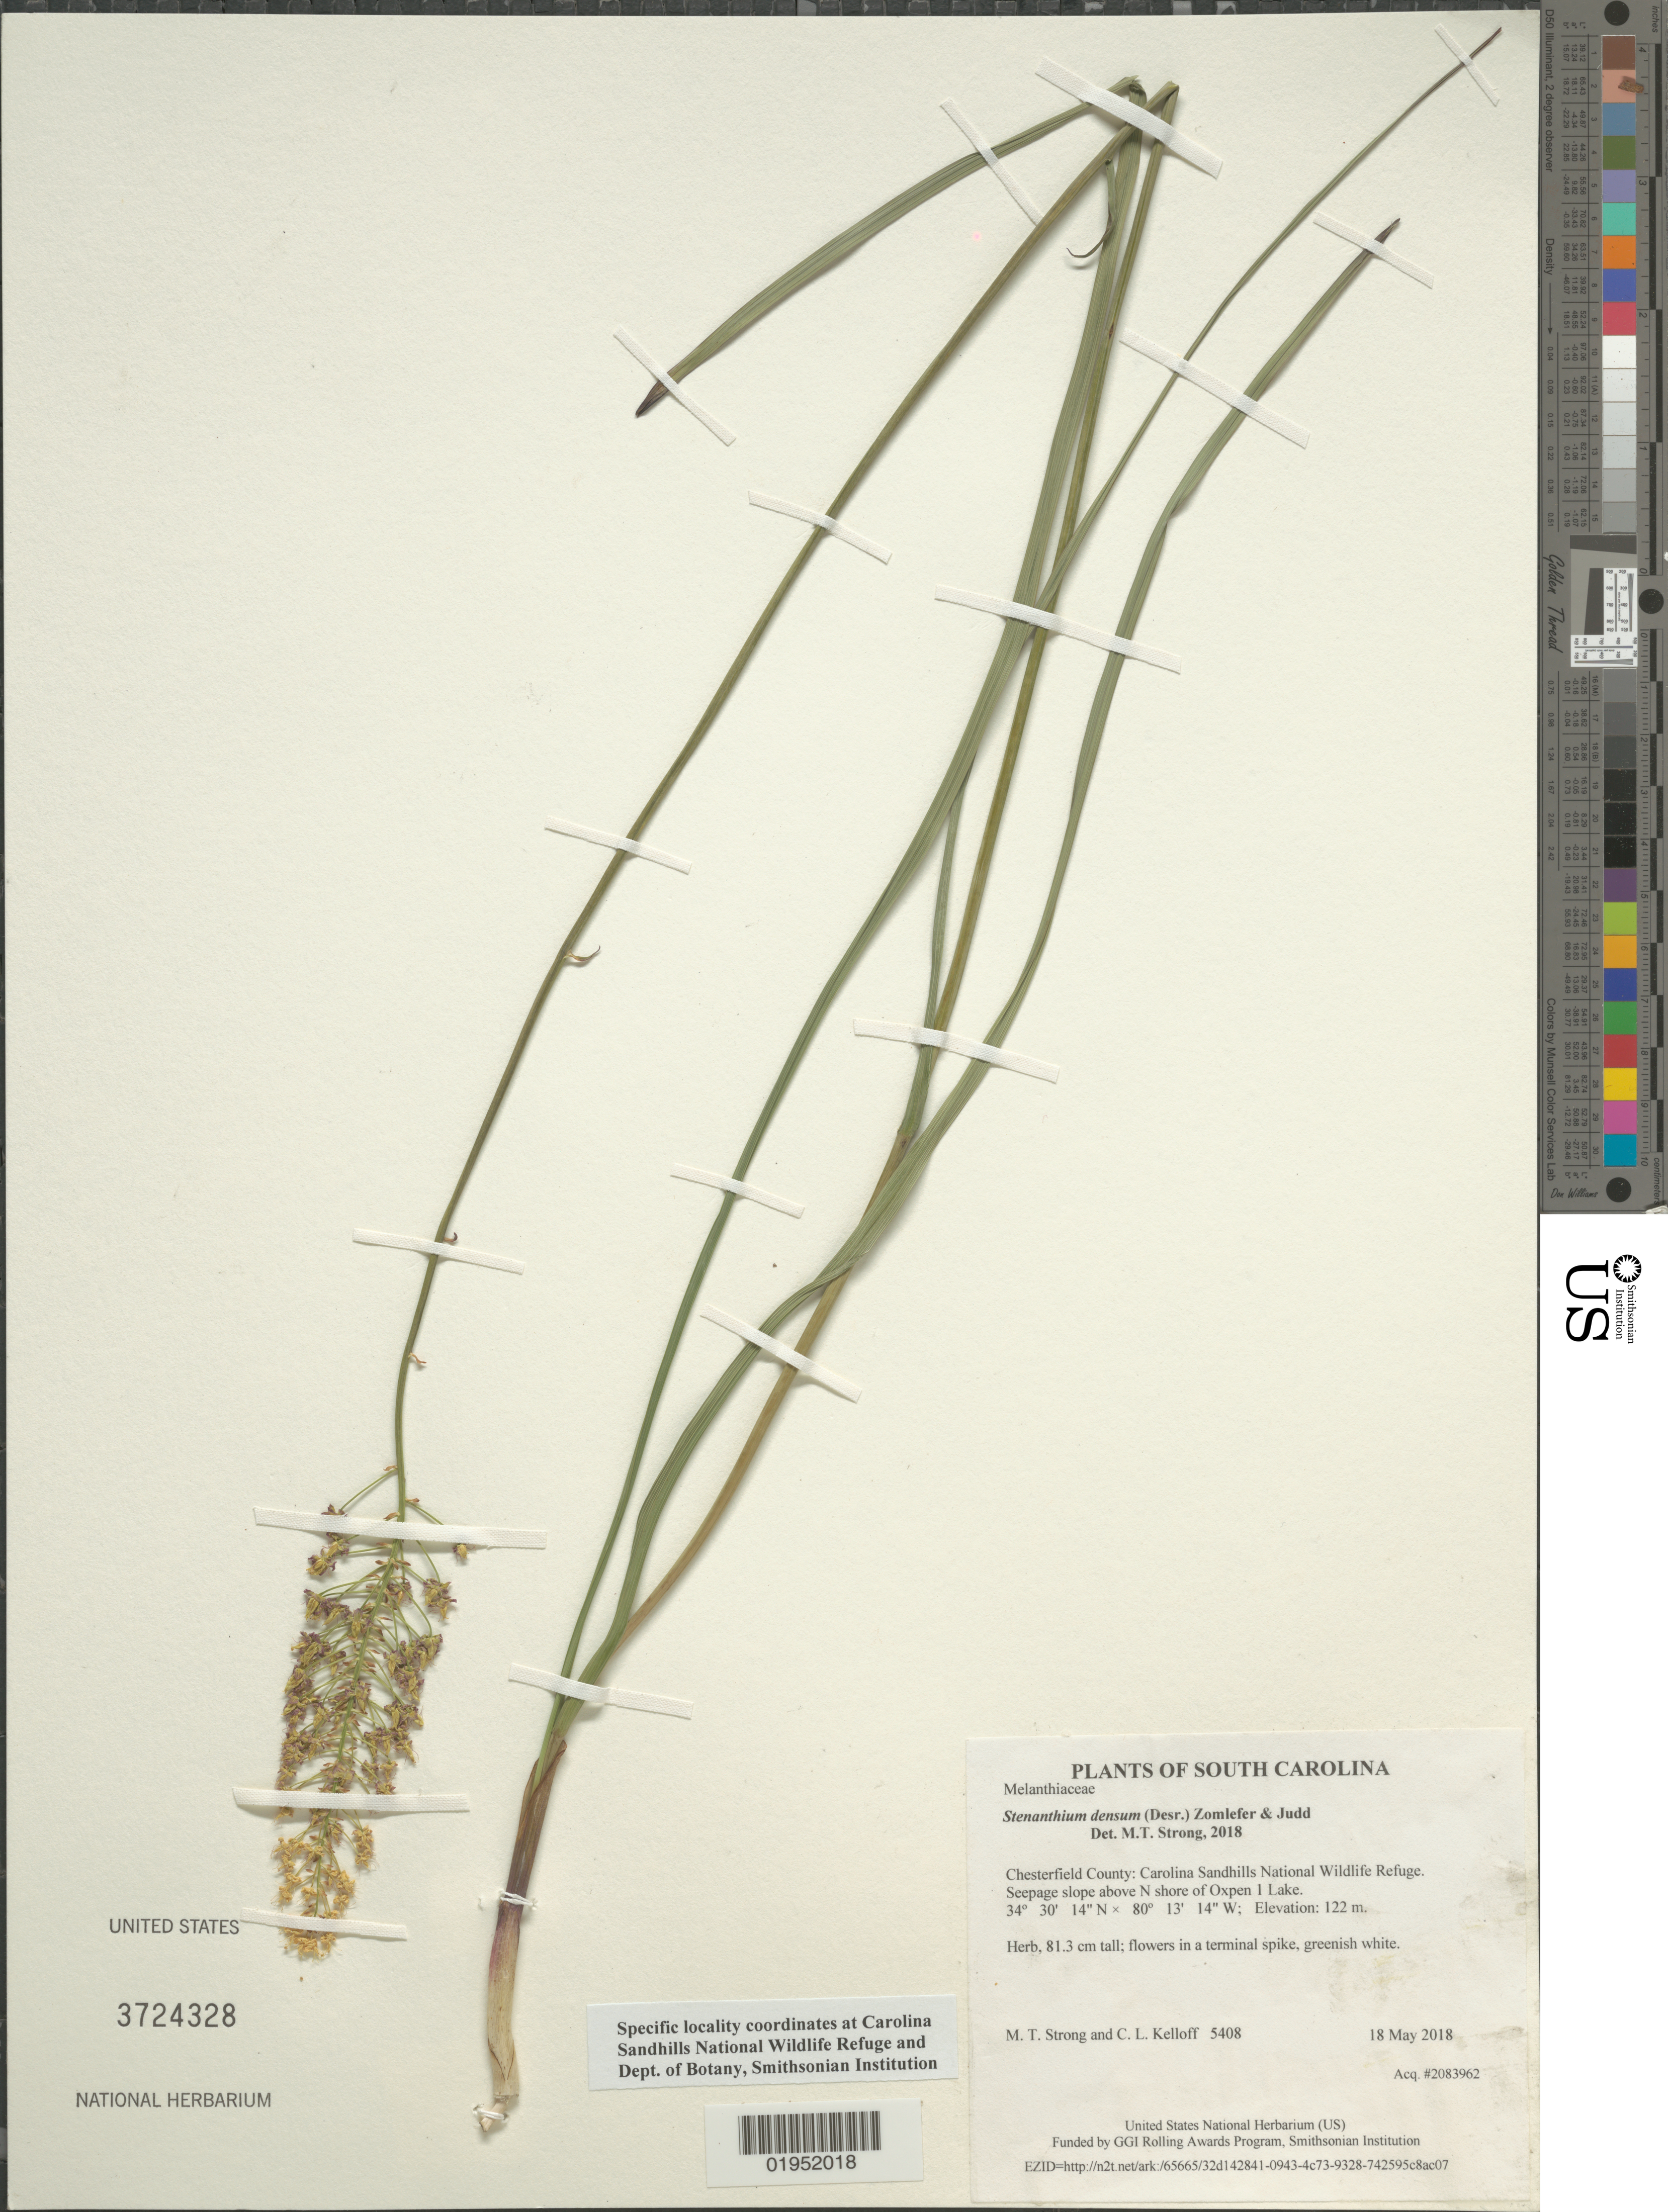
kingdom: Plantae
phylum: Tracheophyta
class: Liliopsida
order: Liliales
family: Melanthiaceae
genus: Stenanthium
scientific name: Stenanthium densum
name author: (Desr.) Zomlefer & Judd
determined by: Strong, Mark T., (BOT), Smithsonian Institution - National Museum of Natural History (UNITED STATES)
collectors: M. T. Strong & C. L. Kelloff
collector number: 5408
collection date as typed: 18 May 2018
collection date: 2018-05-18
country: United States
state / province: South Carolina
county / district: Chesterfield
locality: Carolina Sandhills National Wildlife Refuge. Seepage slope above N shore of Oxpen 1 Lake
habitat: Seepage slope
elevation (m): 122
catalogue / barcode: US 3724328